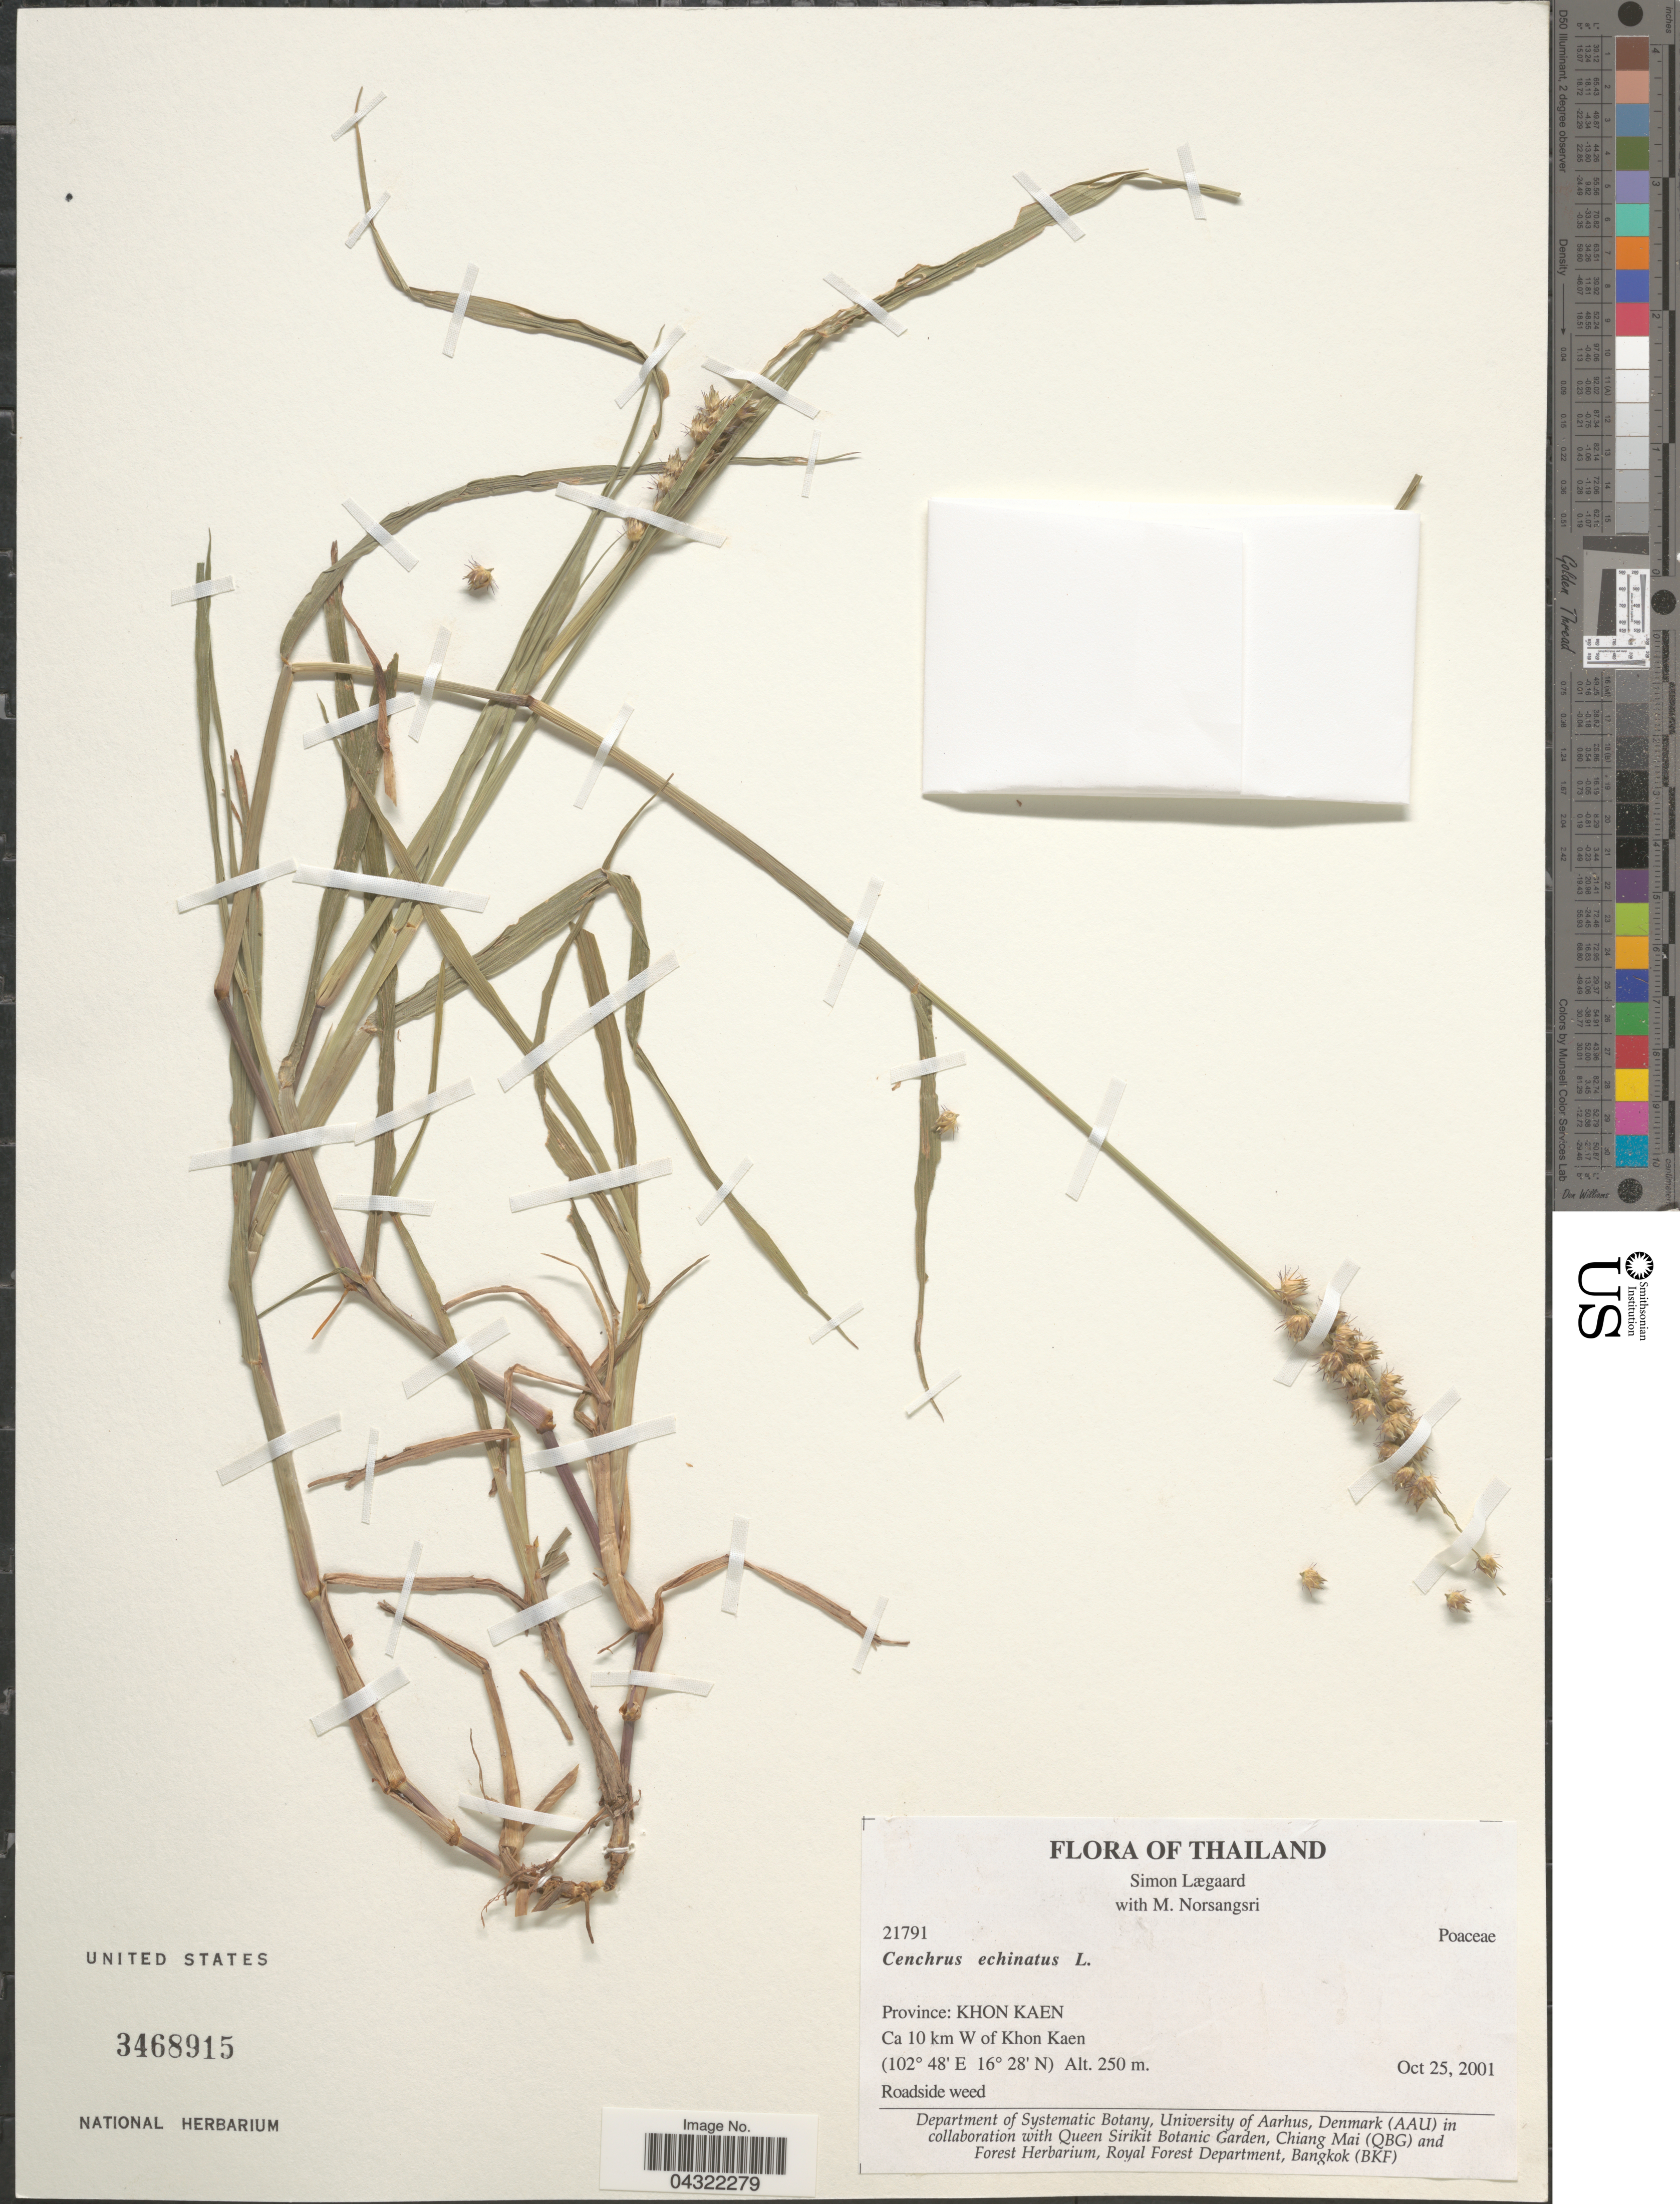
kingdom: Plantae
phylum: Tracheophyta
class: Liliopsida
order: Poales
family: Poaceae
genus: Cenchrus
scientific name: Cenchrus echinatus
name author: L.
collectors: S. Lægaard & M. Norsangsri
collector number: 21791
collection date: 2001-10-25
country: Thailand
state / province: Khon Kaen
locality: Ca 10 km W of Khon Kaen.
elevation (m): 250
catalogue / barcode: US 3468915